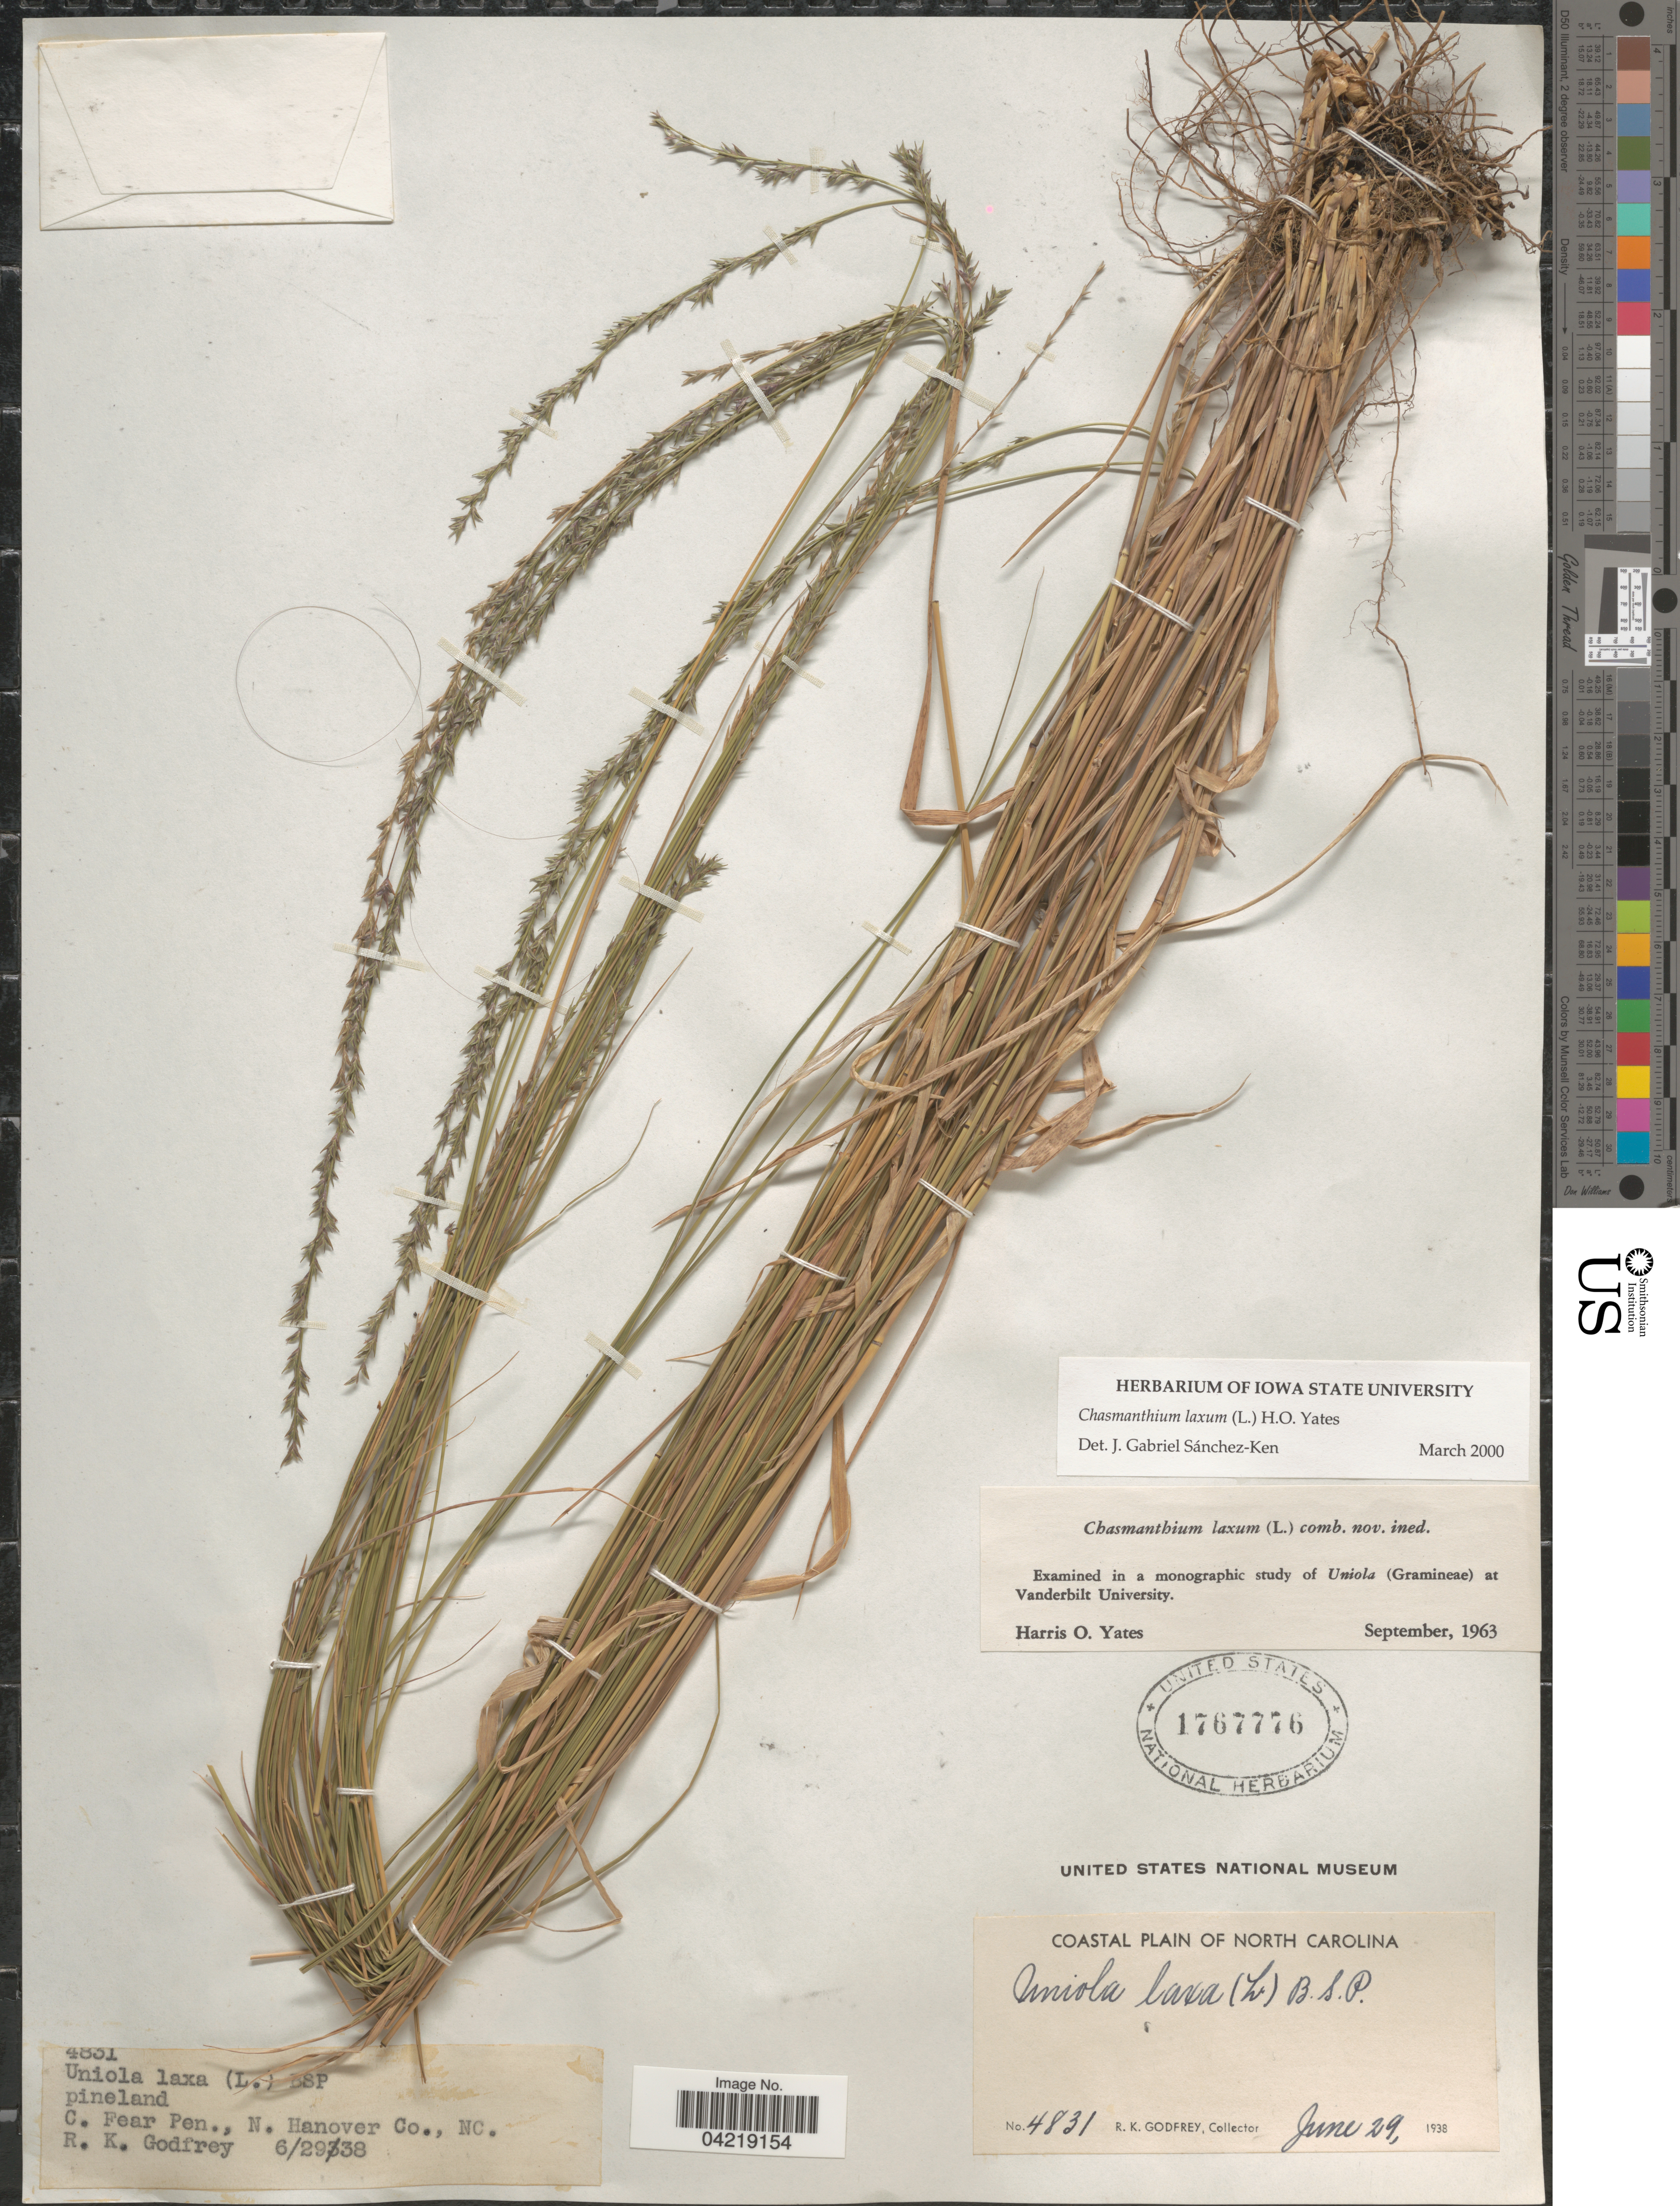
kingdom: Plantae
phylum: Tracheophyta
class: Liliopsida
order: Poales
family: Poaceae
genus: Chasmanthium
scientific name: Chasmanthium laxum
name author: (L.) H.O. Yates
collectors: R. K. Godfrey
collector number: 4831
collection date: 1938-06-29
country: United States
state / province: North Carolina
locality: Coastal Plain of North Carolina. C. Fear Pen., N. Hanover Co.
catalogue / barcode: US 1767776